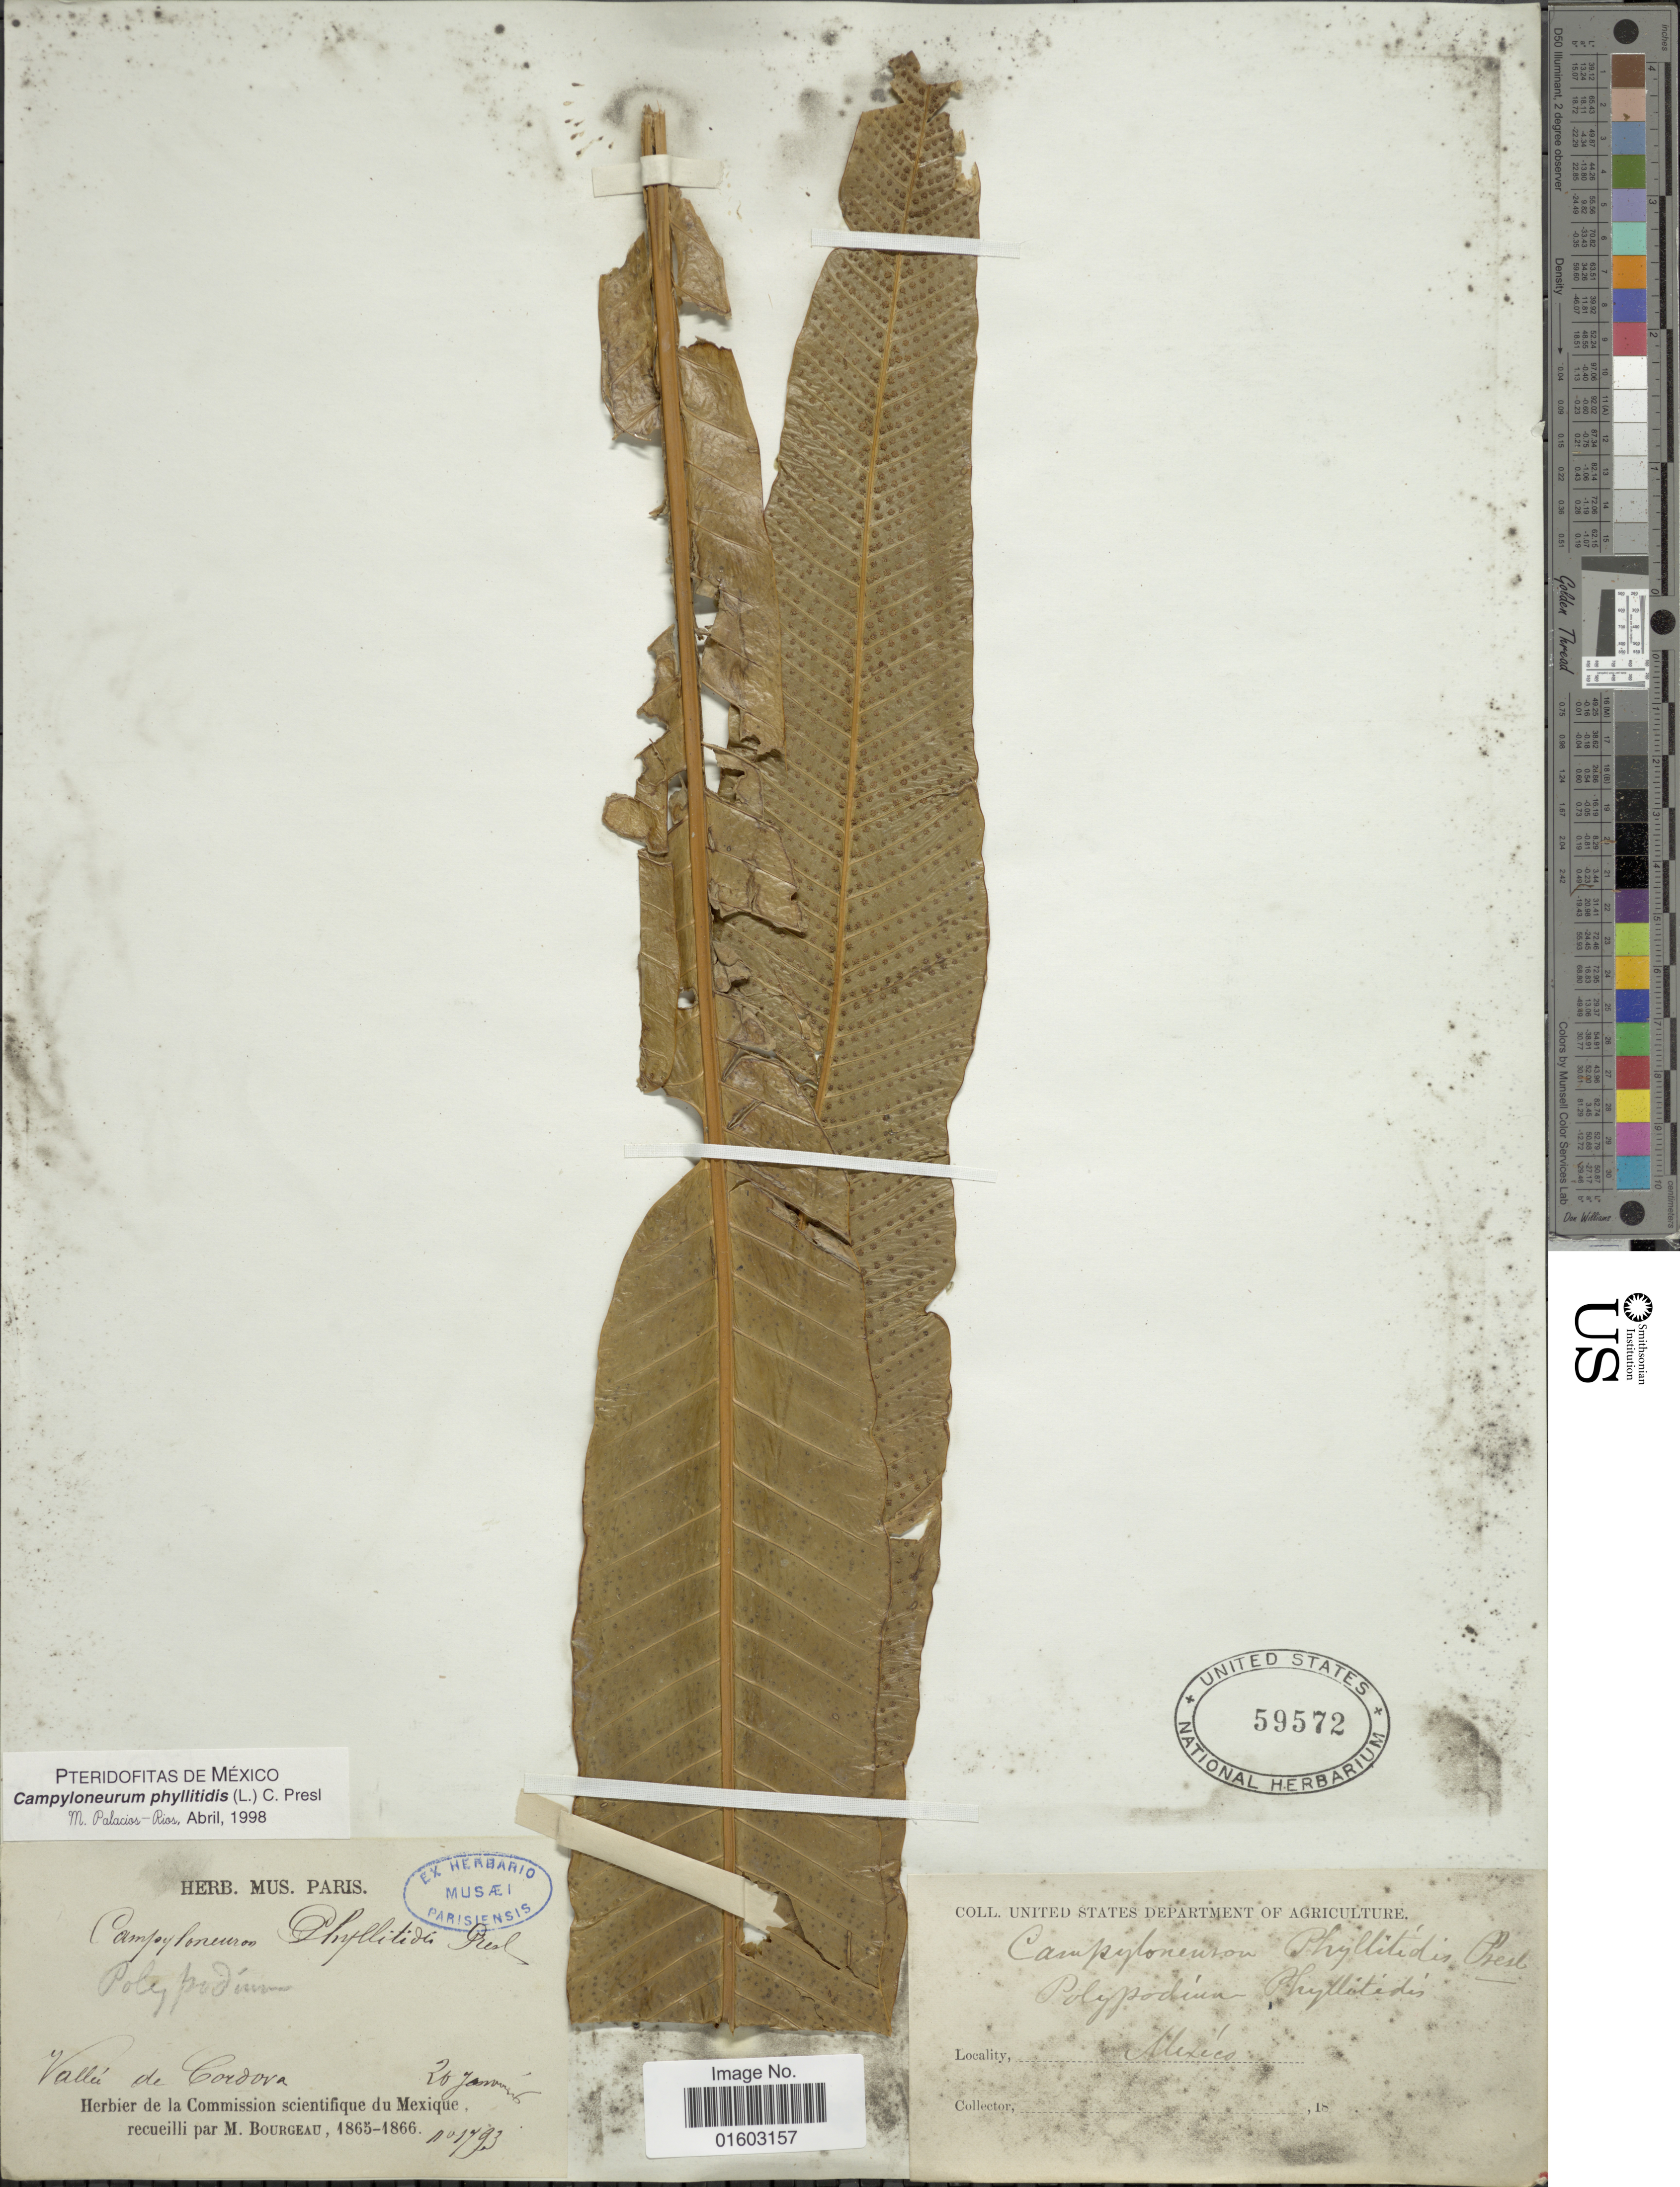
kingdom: Plantae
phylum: Tracheophyta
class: Polypodiopsida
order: Polypodiales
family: Polypodiaceae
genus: Campyloneurum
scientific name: Campyloneurum phyllitidis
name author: (L.) C. Presl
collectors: M. Bourgeau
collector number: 1793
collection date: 1865-01-20/1866-01-20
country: Mexico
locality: Vallee de Cordova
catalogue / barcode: US 59572